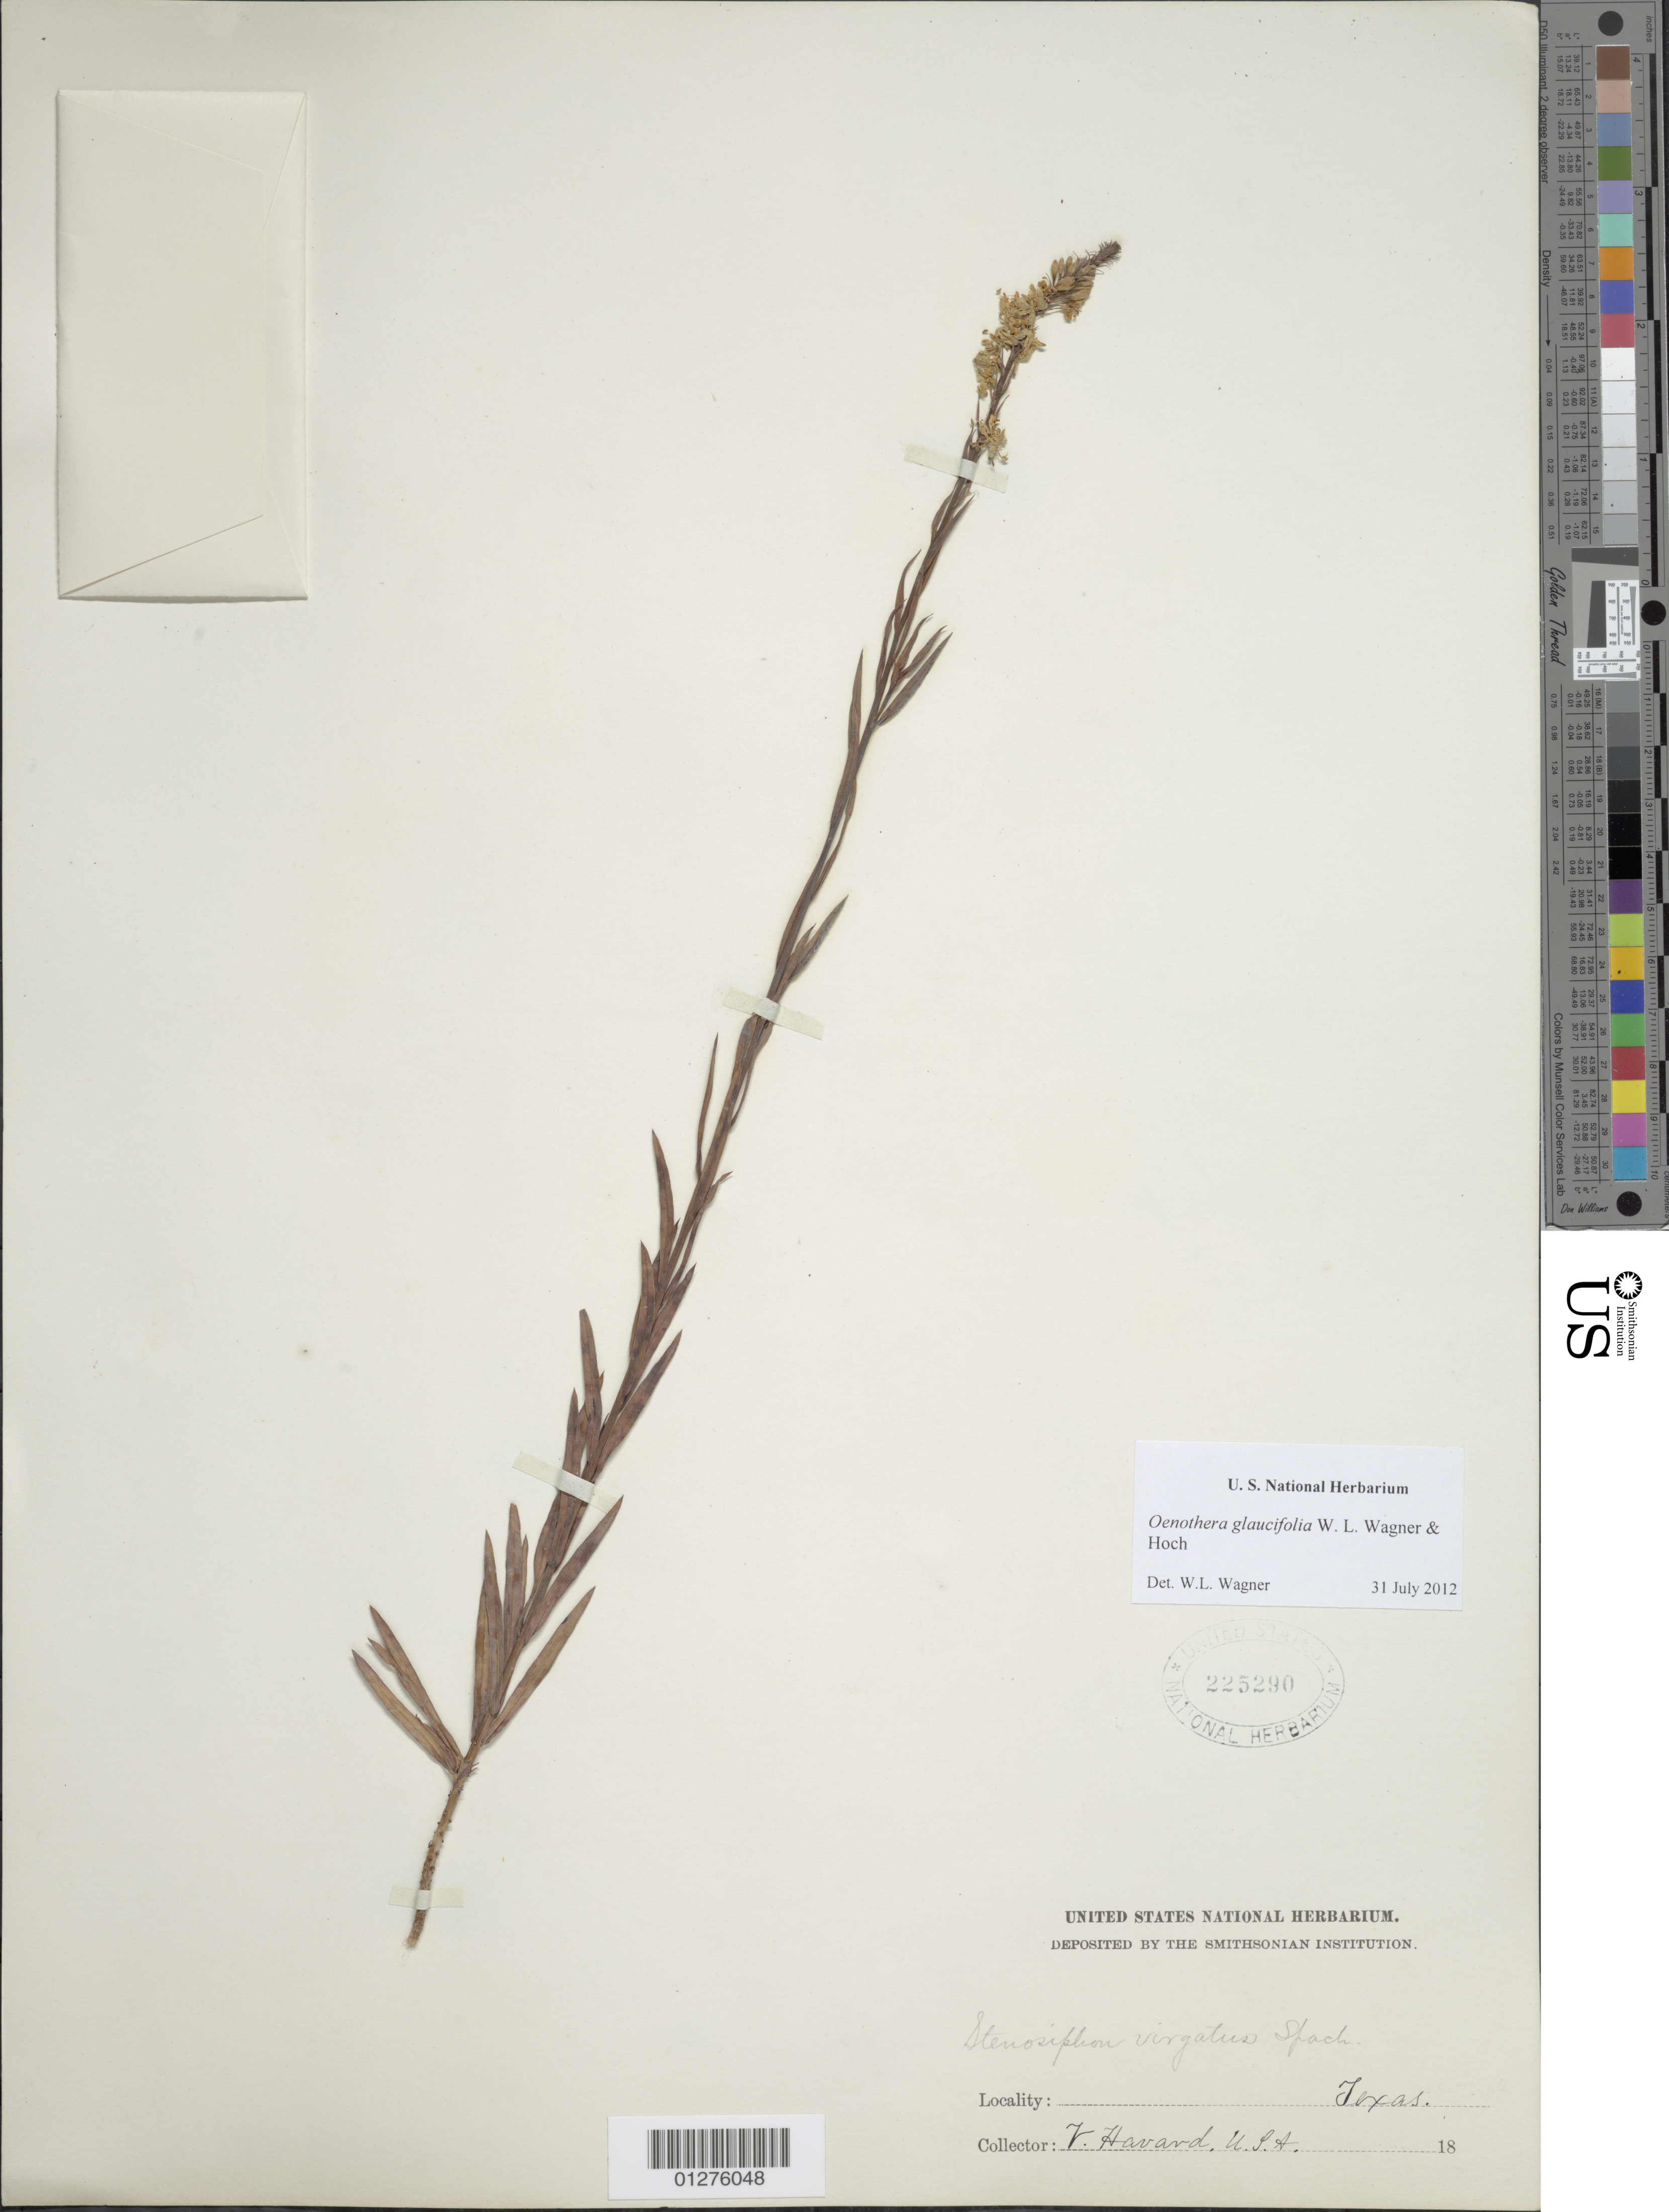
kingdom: Plantae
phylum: Tracheophyta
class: Magnoliopsida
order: Myrtales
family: Onagraceae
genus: Oenothera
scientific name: Oenothera glaucifolia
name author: W.L. Wagner & Hoch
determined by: Wagner, W. L., (BOT), Smithsonian Institution - National Museum of Natural History (UNITED STATES)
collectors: V. Harvard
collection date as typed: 18--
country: United States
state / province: Texas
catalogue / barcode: US 225290